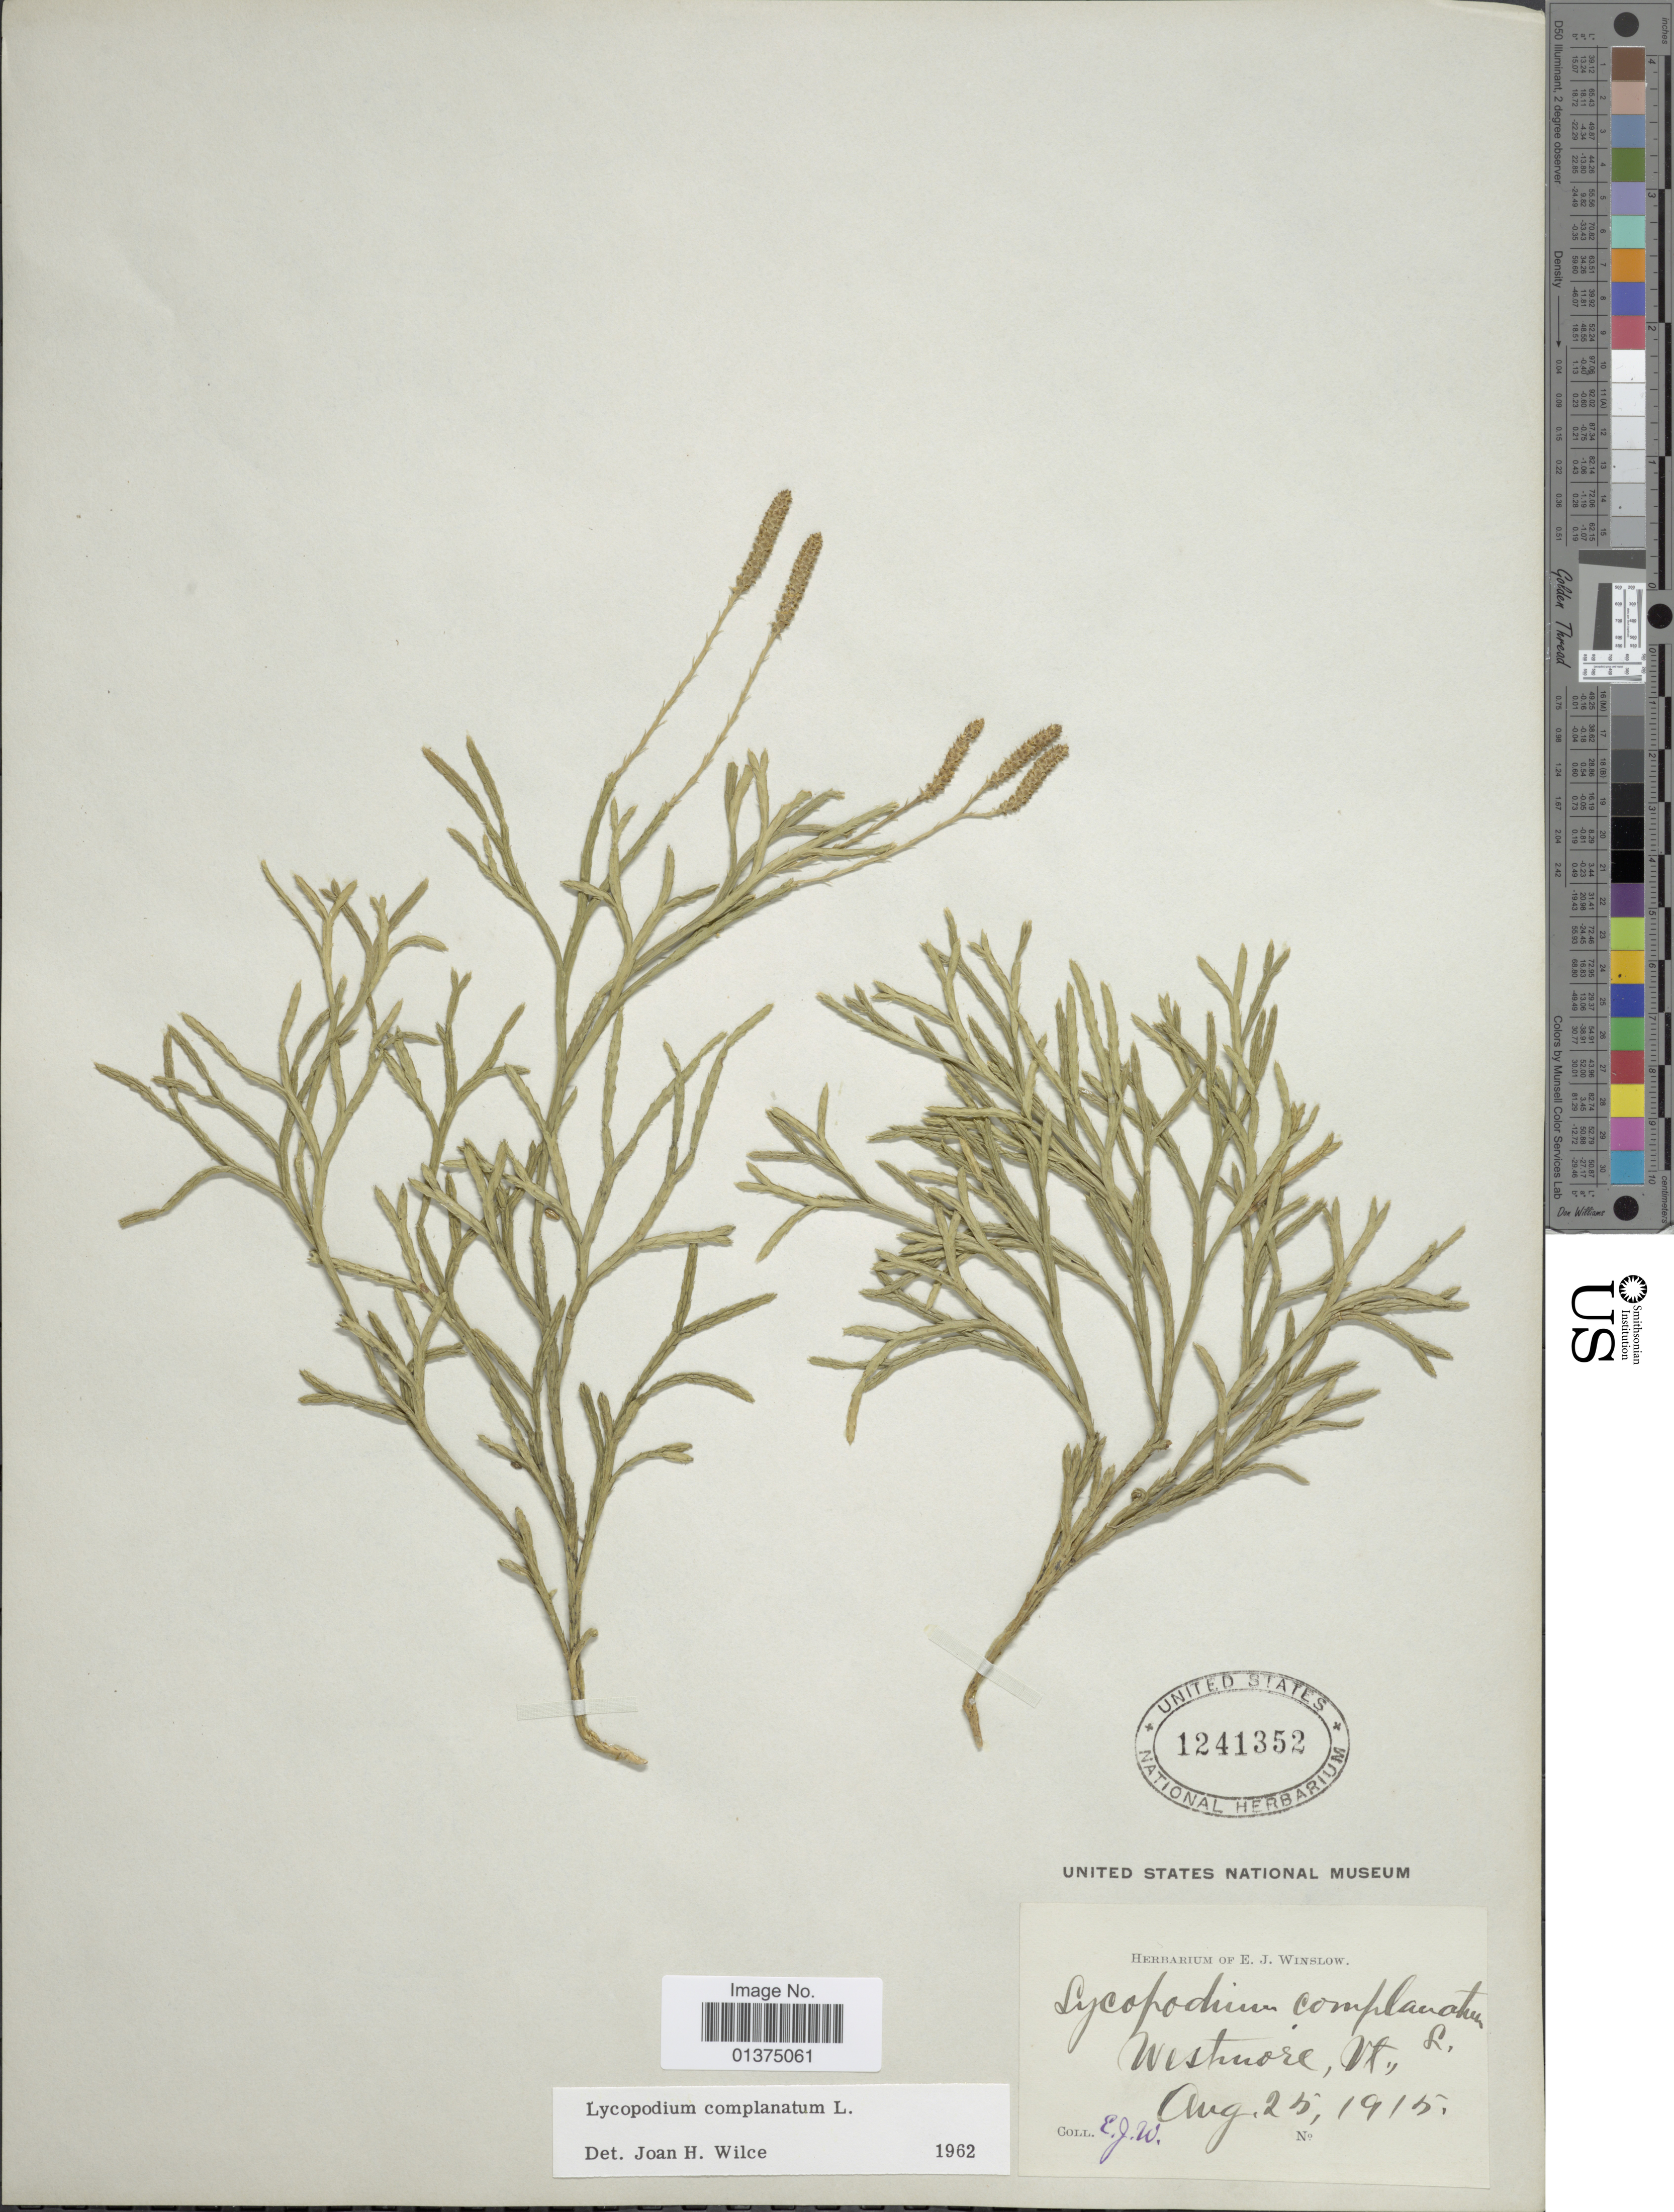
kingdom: Plantae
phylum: Tracheophyta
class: Lycopodiopsida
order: Lycopodiales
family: Lycopodiaceae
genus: Diphasiastrum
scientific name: Diphasiastrum complanatum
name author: (L.) Holub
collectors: E. Winslow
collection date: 1915-08-25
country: United States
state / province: Vermont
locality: Westmore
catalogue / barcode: US 1241352